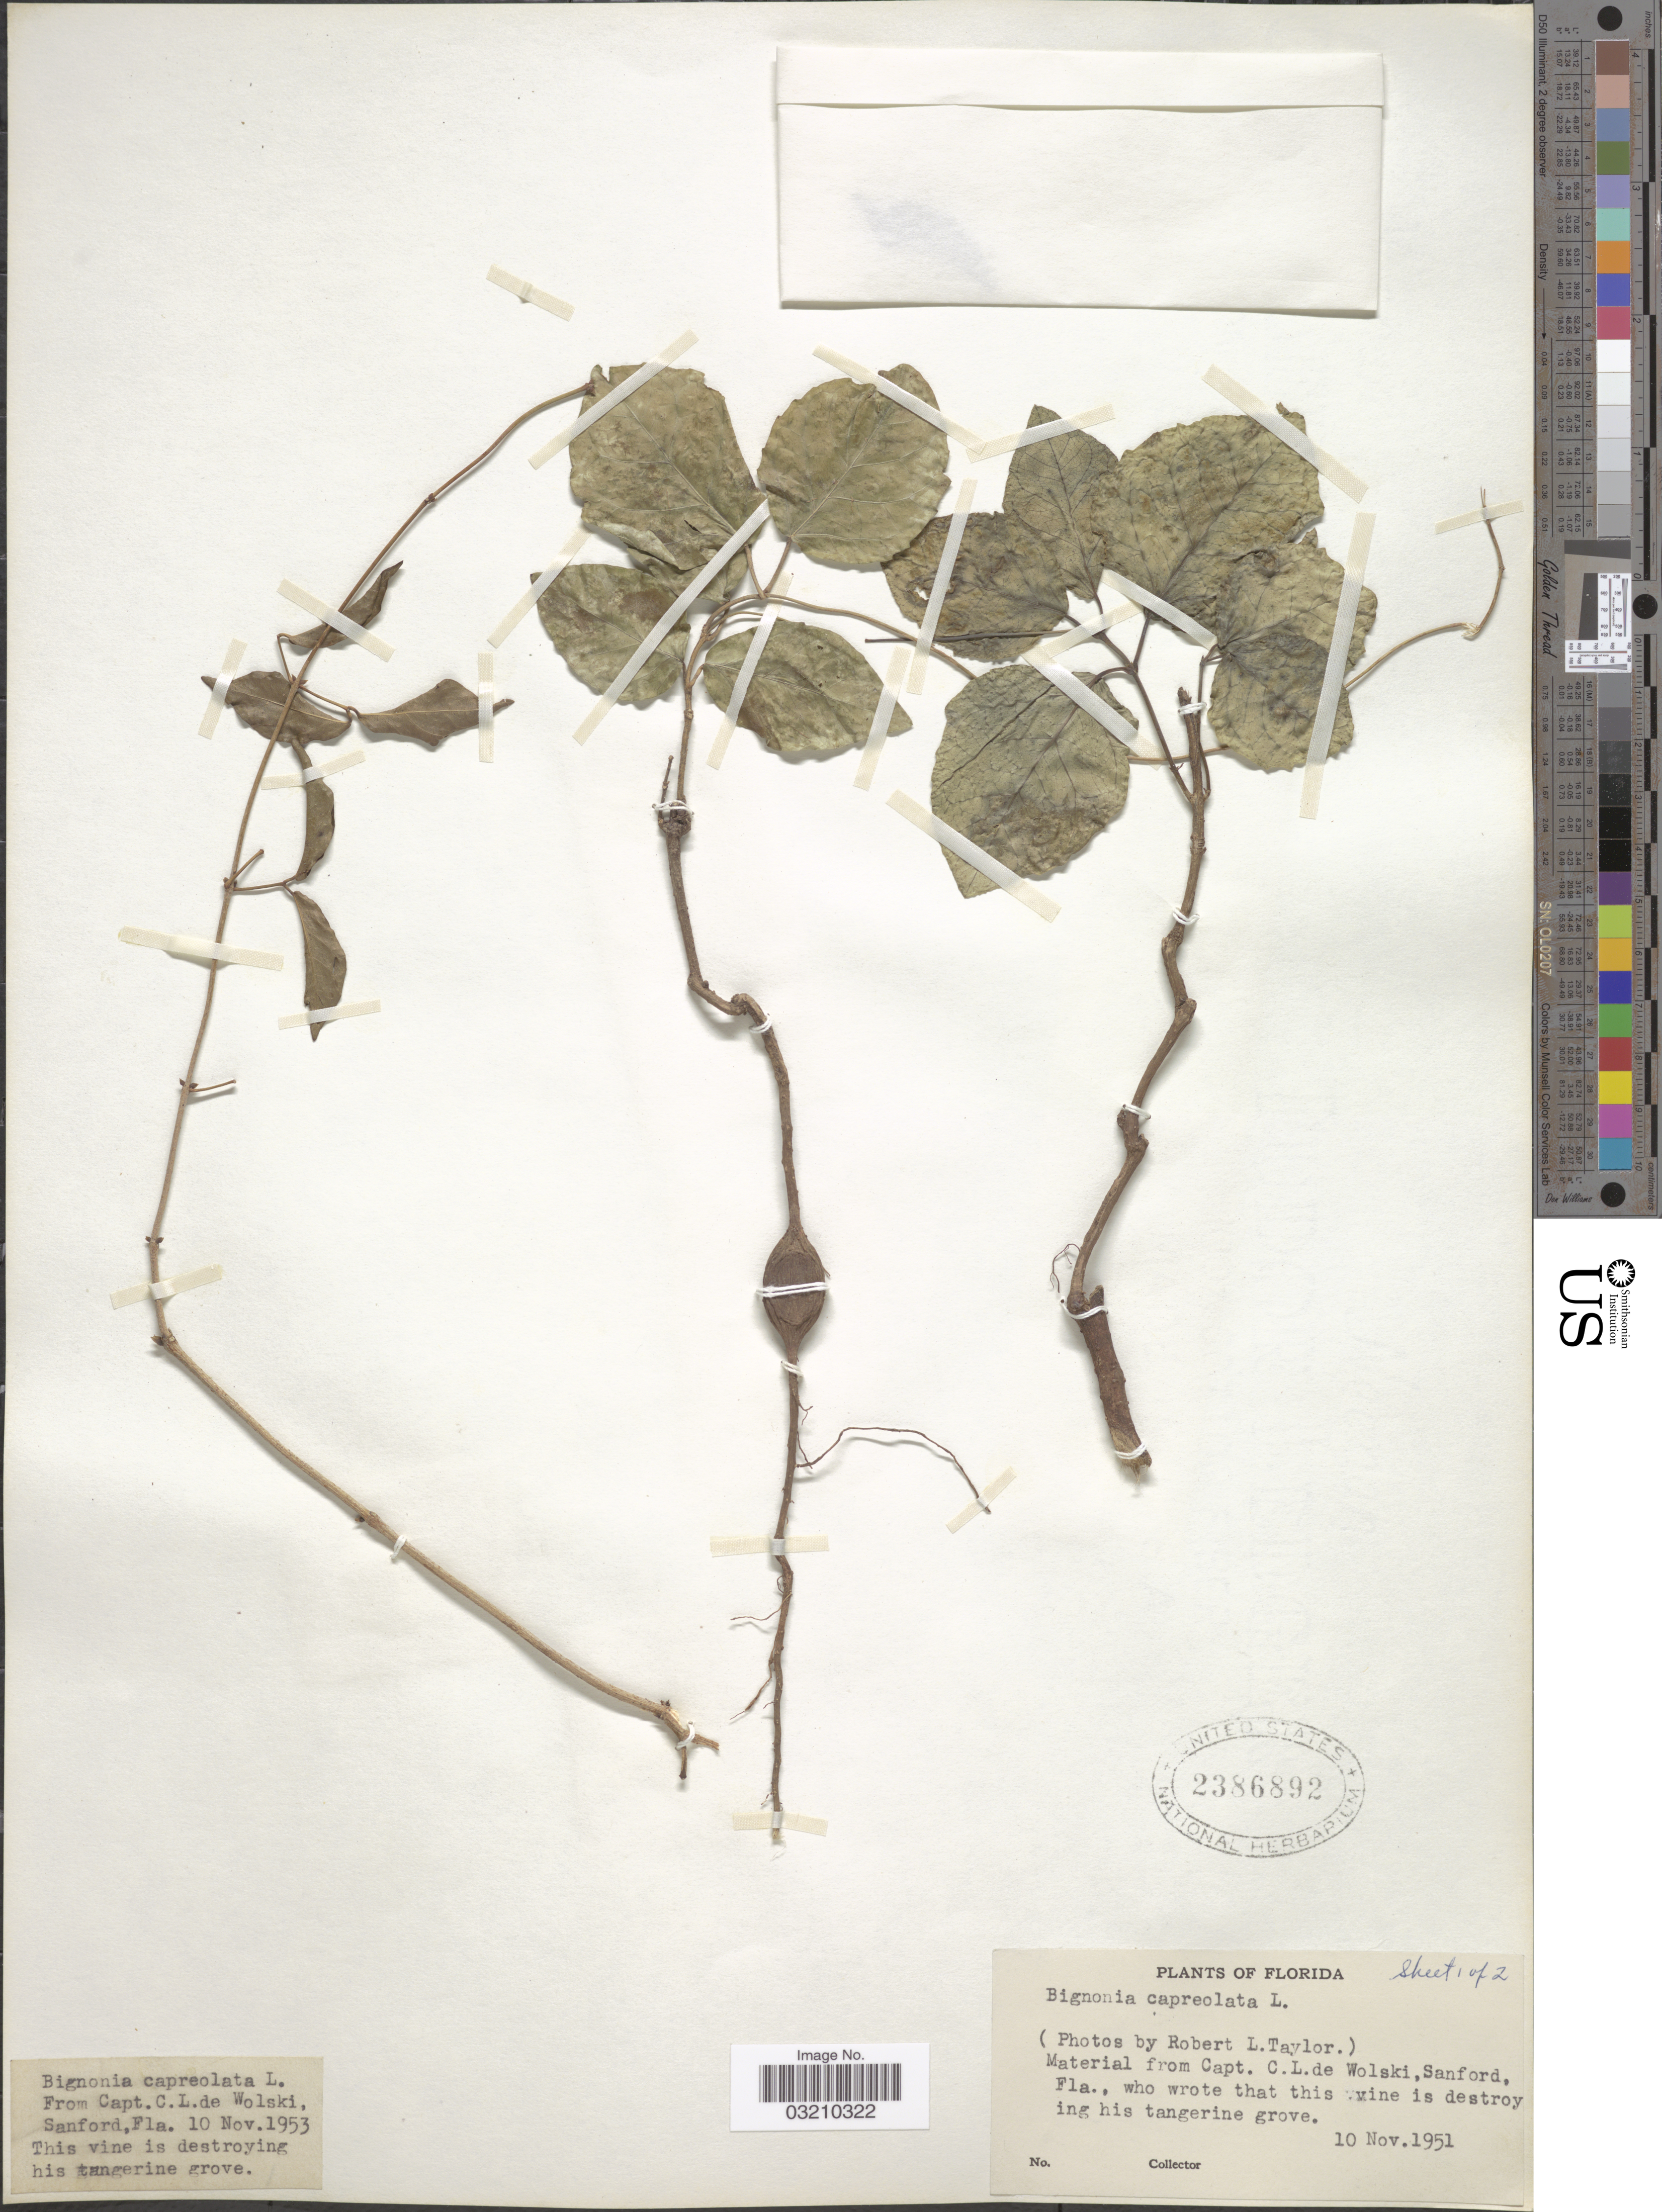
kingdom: Plantae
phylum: Tracheophyta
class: Magnoliopsida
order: Lamiales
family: Bignoniaceae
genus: Bignonia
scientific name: Bignonia capreolata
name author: L.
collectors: C. Wolski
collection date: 1951-11-10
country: United States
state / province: Florida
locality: Sanford.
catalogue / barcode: US 2386892